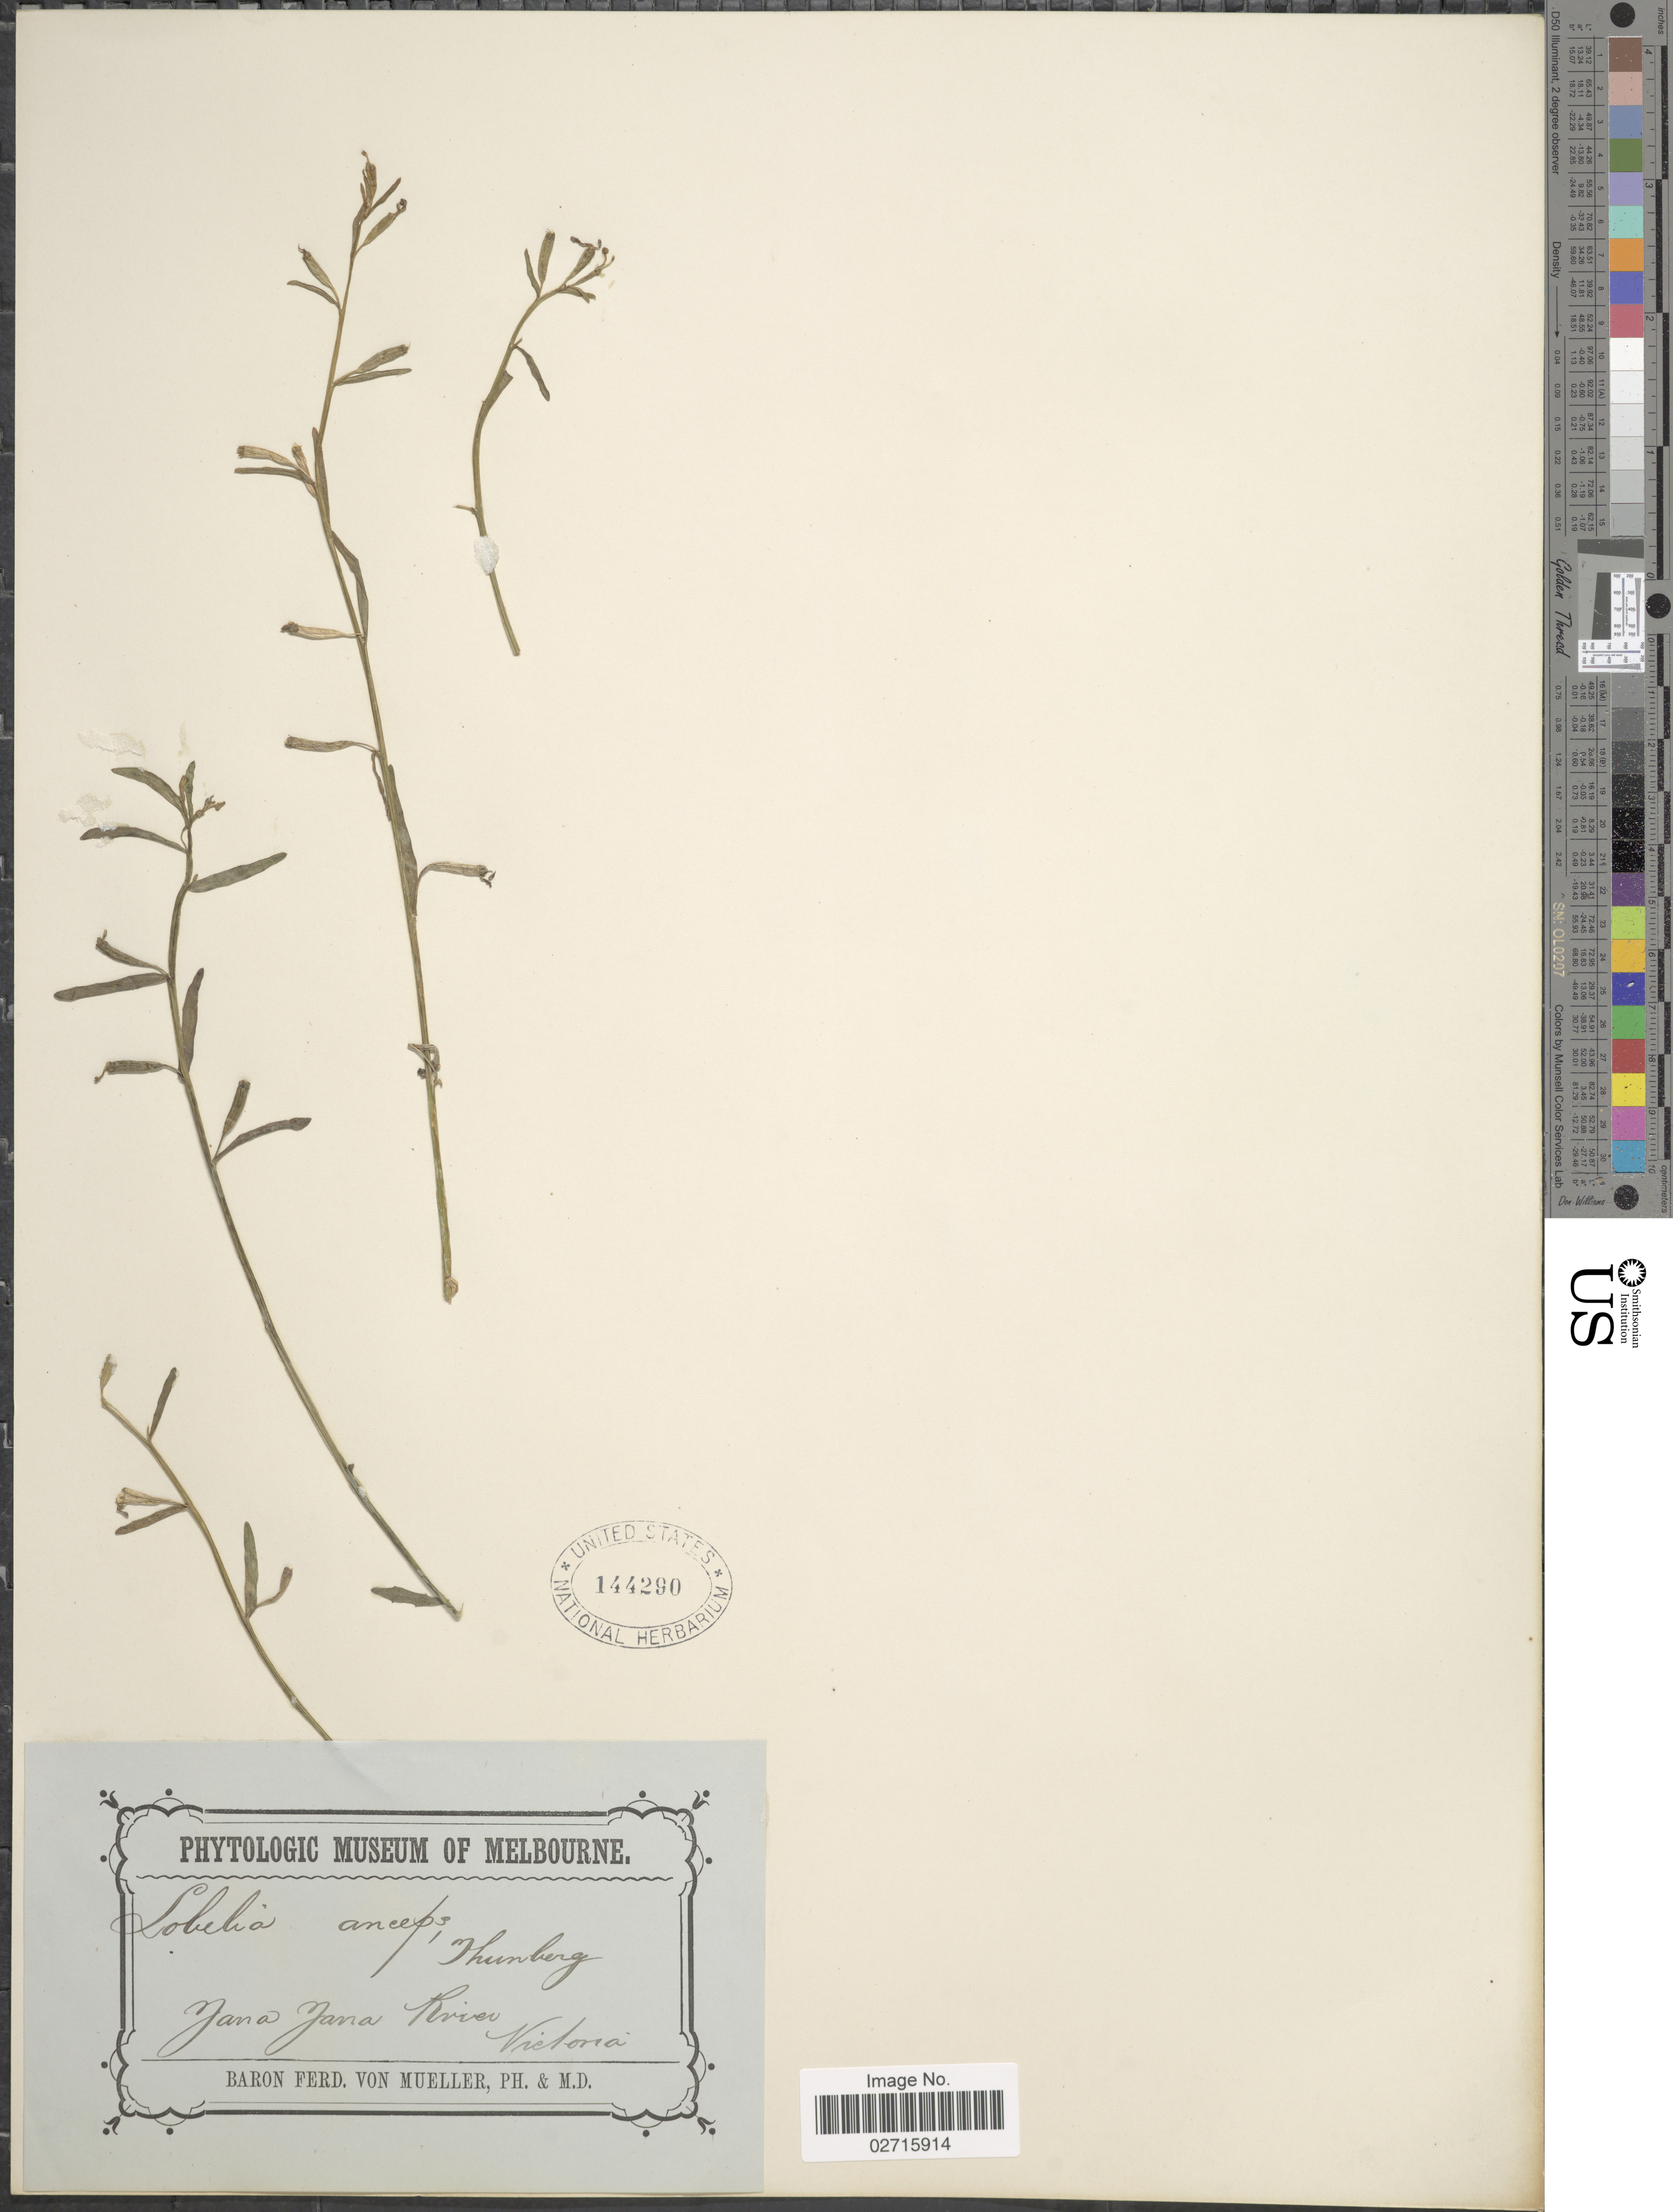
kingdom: Plantae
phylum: Tracheophyta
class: Magnoliopsida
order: Asterales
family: Campanulaceae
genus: Lobelia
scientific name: Lobelia anceps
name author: L. f.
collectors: F. Mueller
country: Australia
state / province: Victoria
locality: Jana Jana River, Victoria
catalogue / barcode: US 144290